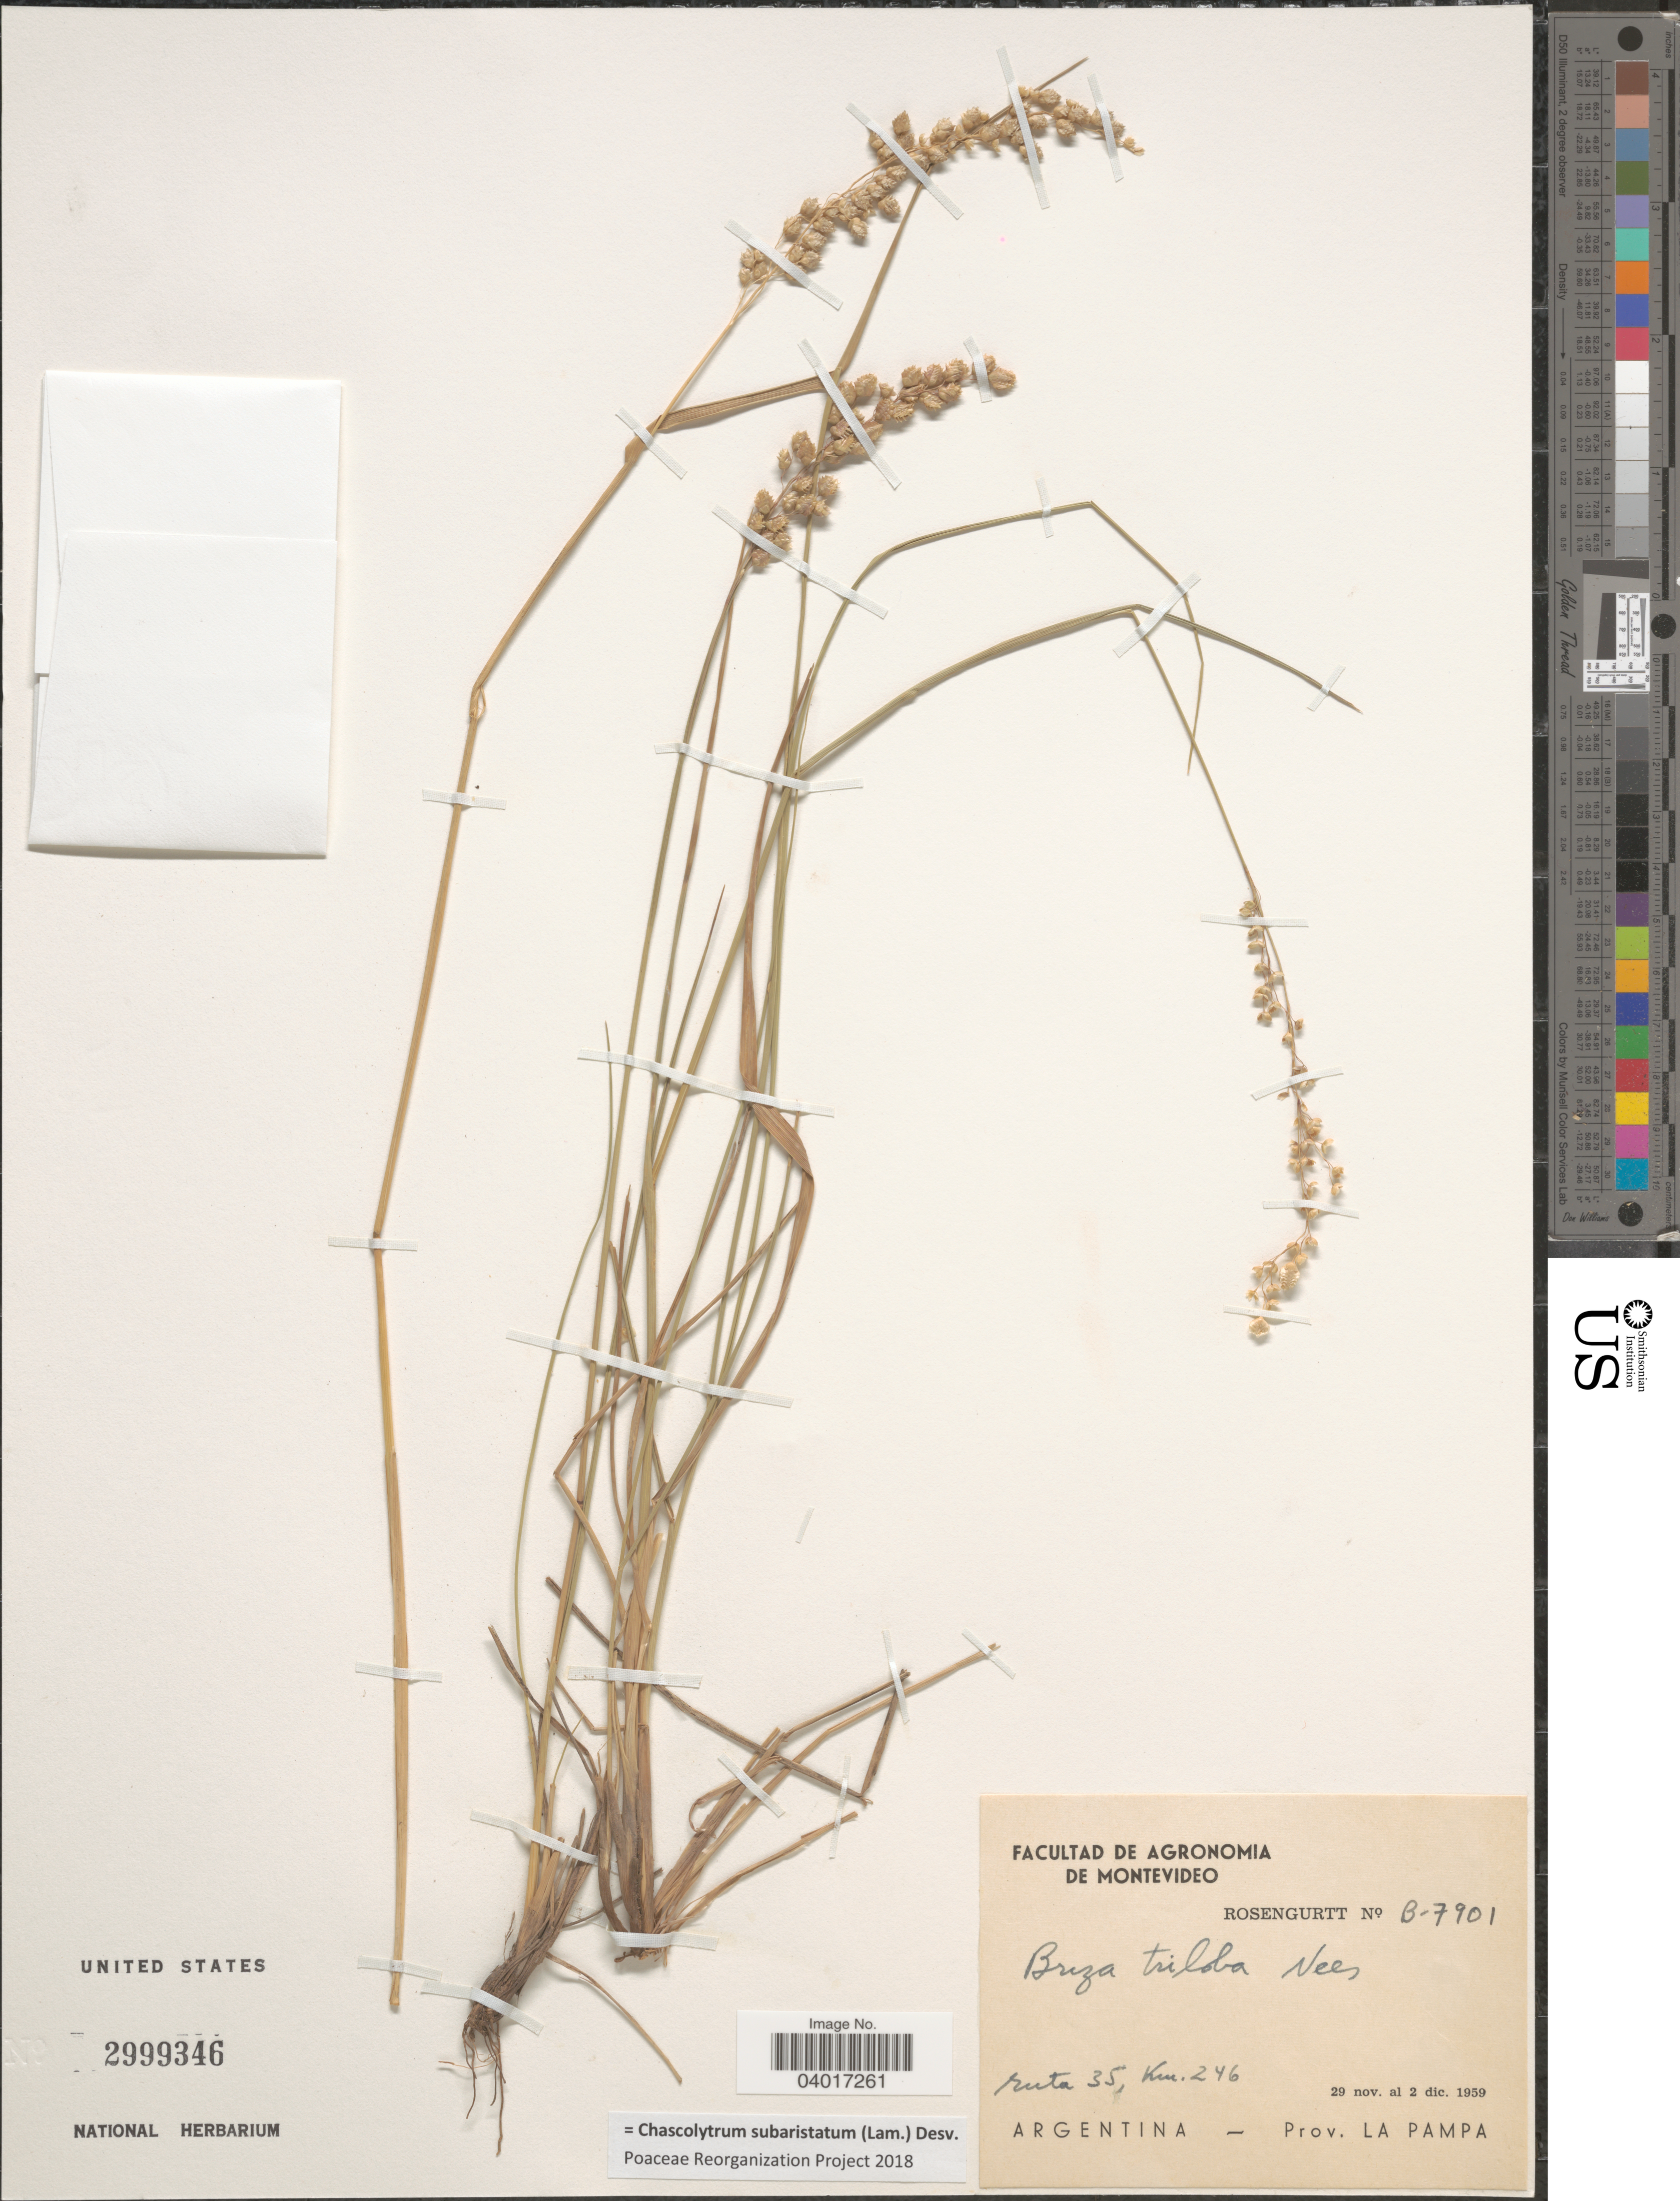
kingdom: Plantae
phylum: Tracheophyta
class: Liliopsida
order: Poales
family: Poaceae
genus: Chascolytrum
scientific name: Chascolytrum subaristatum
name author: (Lam.) Desv.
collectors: Rosengurtt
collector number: B-7901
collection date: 1959-11-29/1959-12-02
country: Argentina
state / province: La Pampa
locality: Ruta 35, Km. 246. Prov. La Pampa.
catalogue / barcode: US 2999346